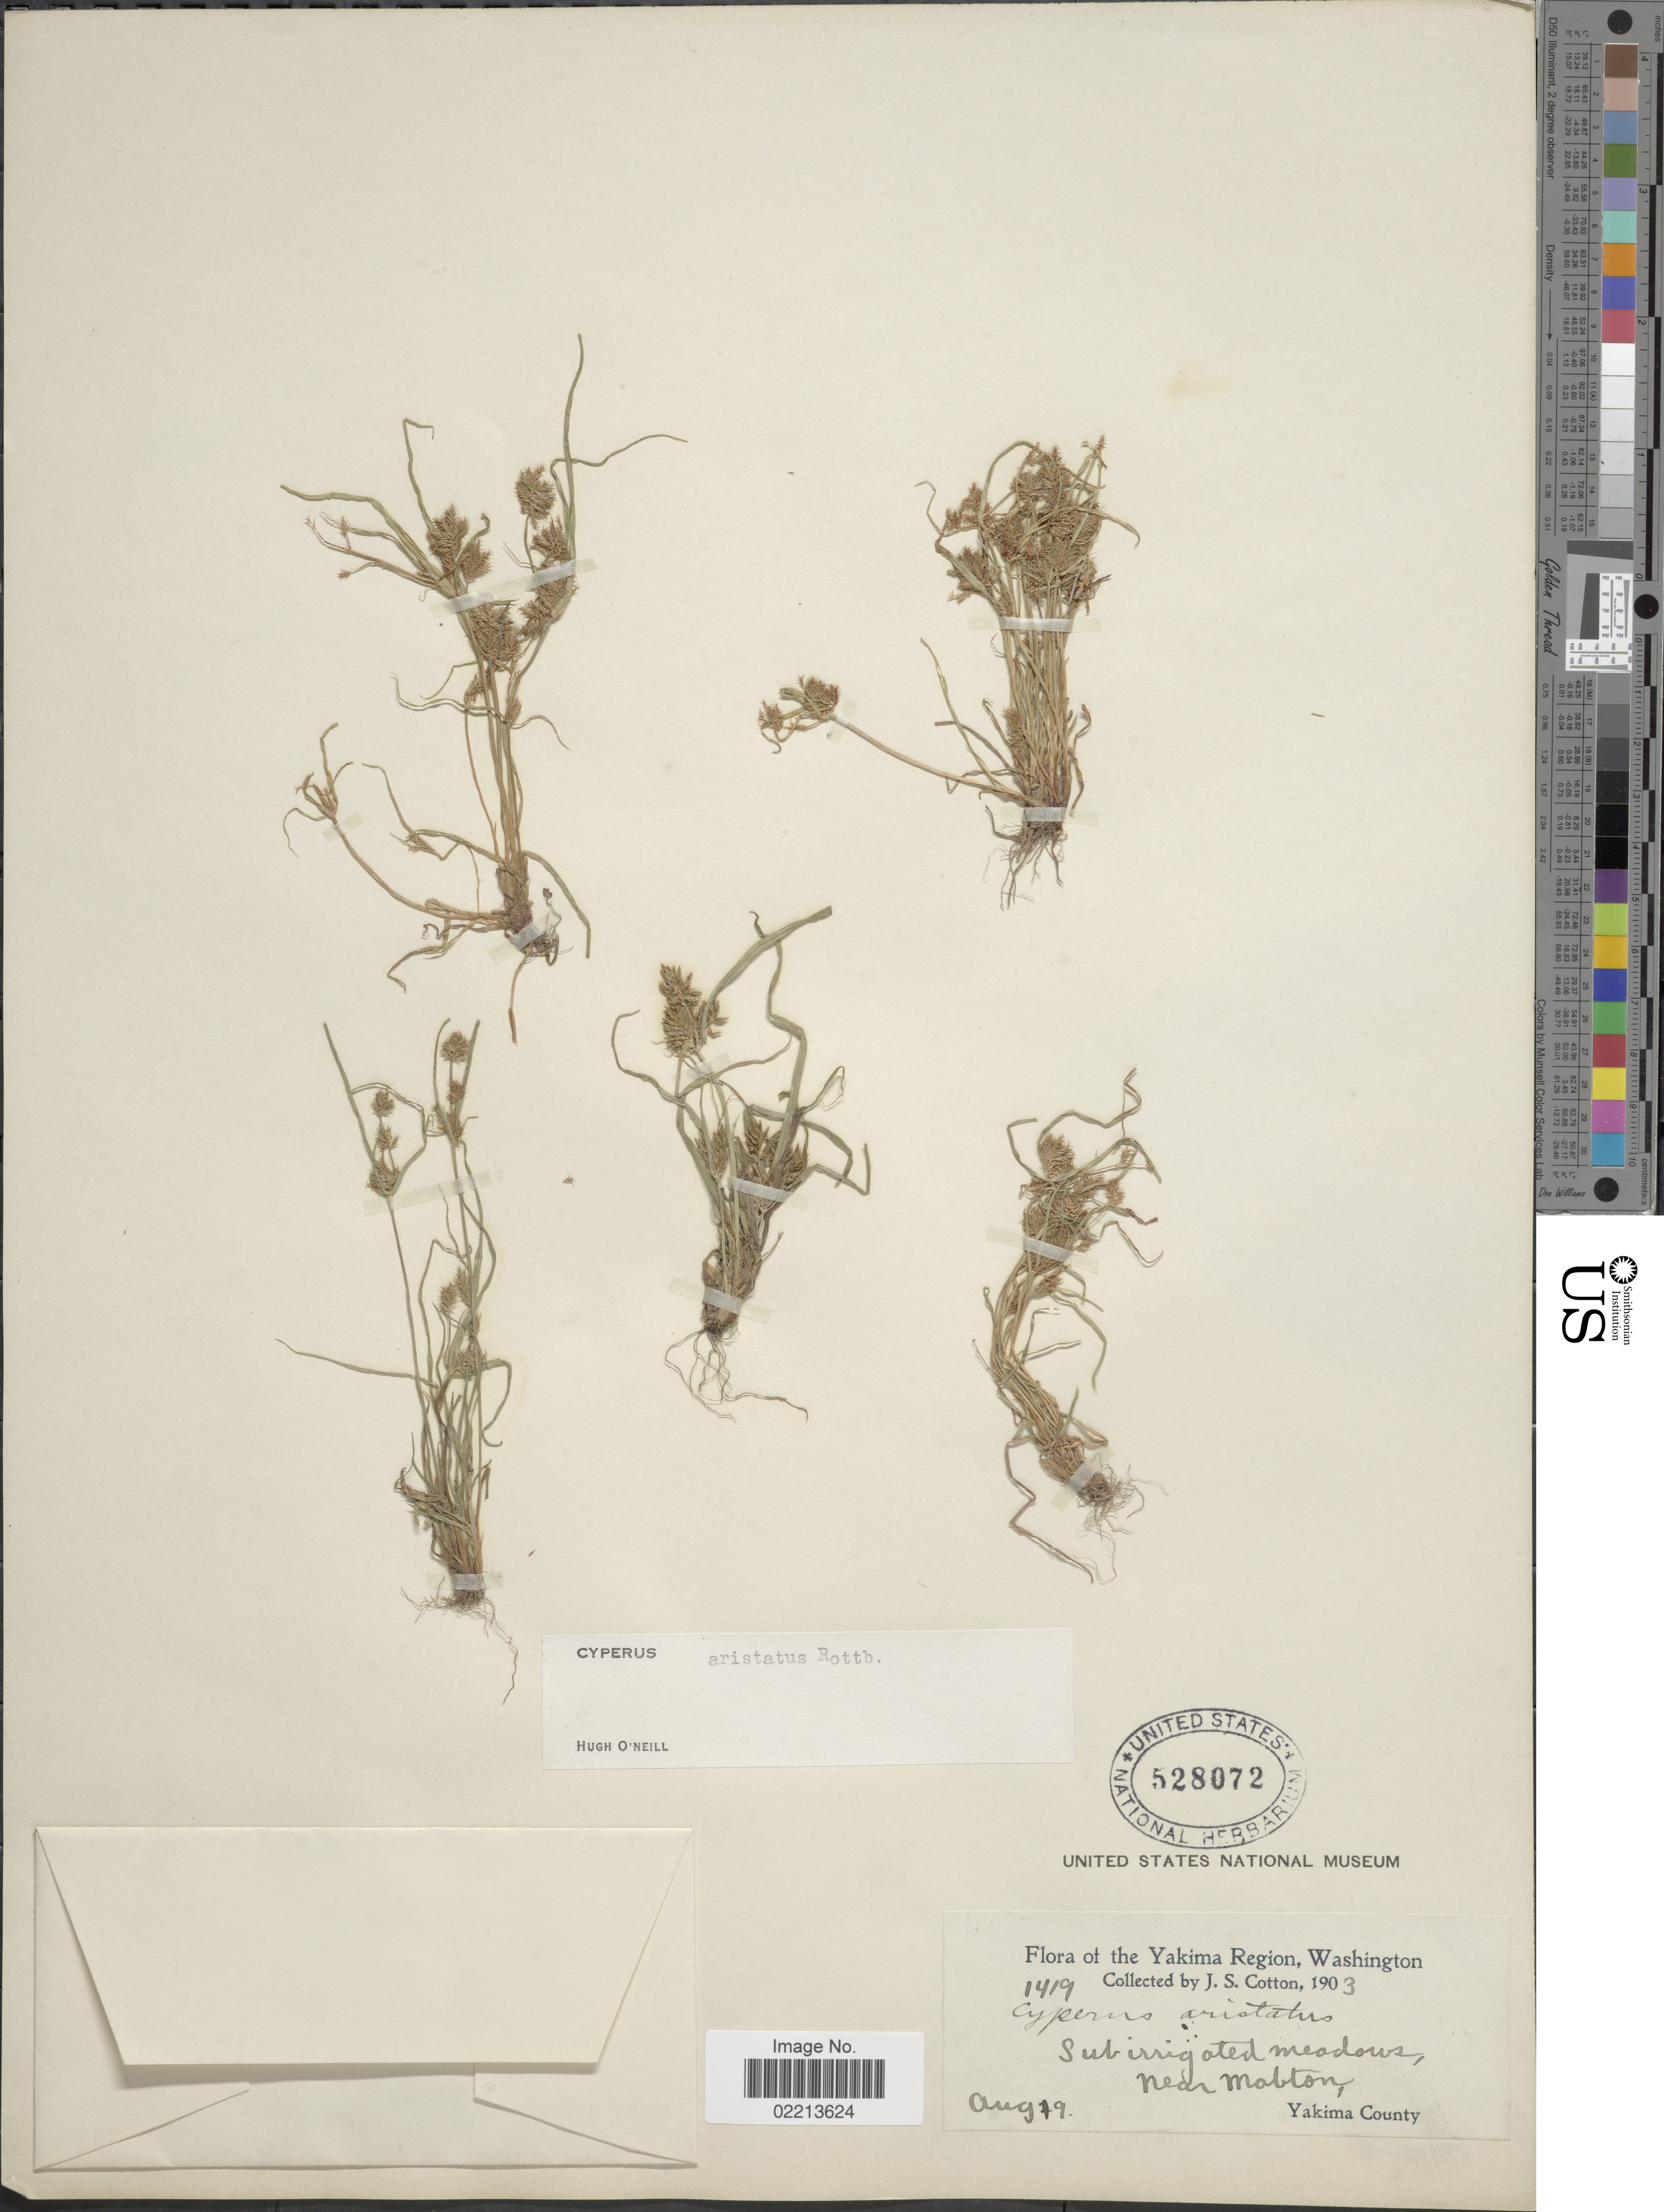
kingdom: Plantae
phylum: Tracheophyta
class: Liliopsida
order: Poales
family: Cyperaceae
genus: Cyperus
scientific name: Cyperus squarrosus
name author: L.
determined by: Strong, Mark T., (BOT), Smithsonian Institution - National Museum of Natural History (UNITED STATES)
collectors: J. S. Cotton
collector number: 1419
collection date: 1903-08-19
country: United States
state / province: Washington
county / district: Yakima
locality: Yakima Region, Subirrigated meadows, bear Mabton, Yakima County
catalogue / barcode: US 528072